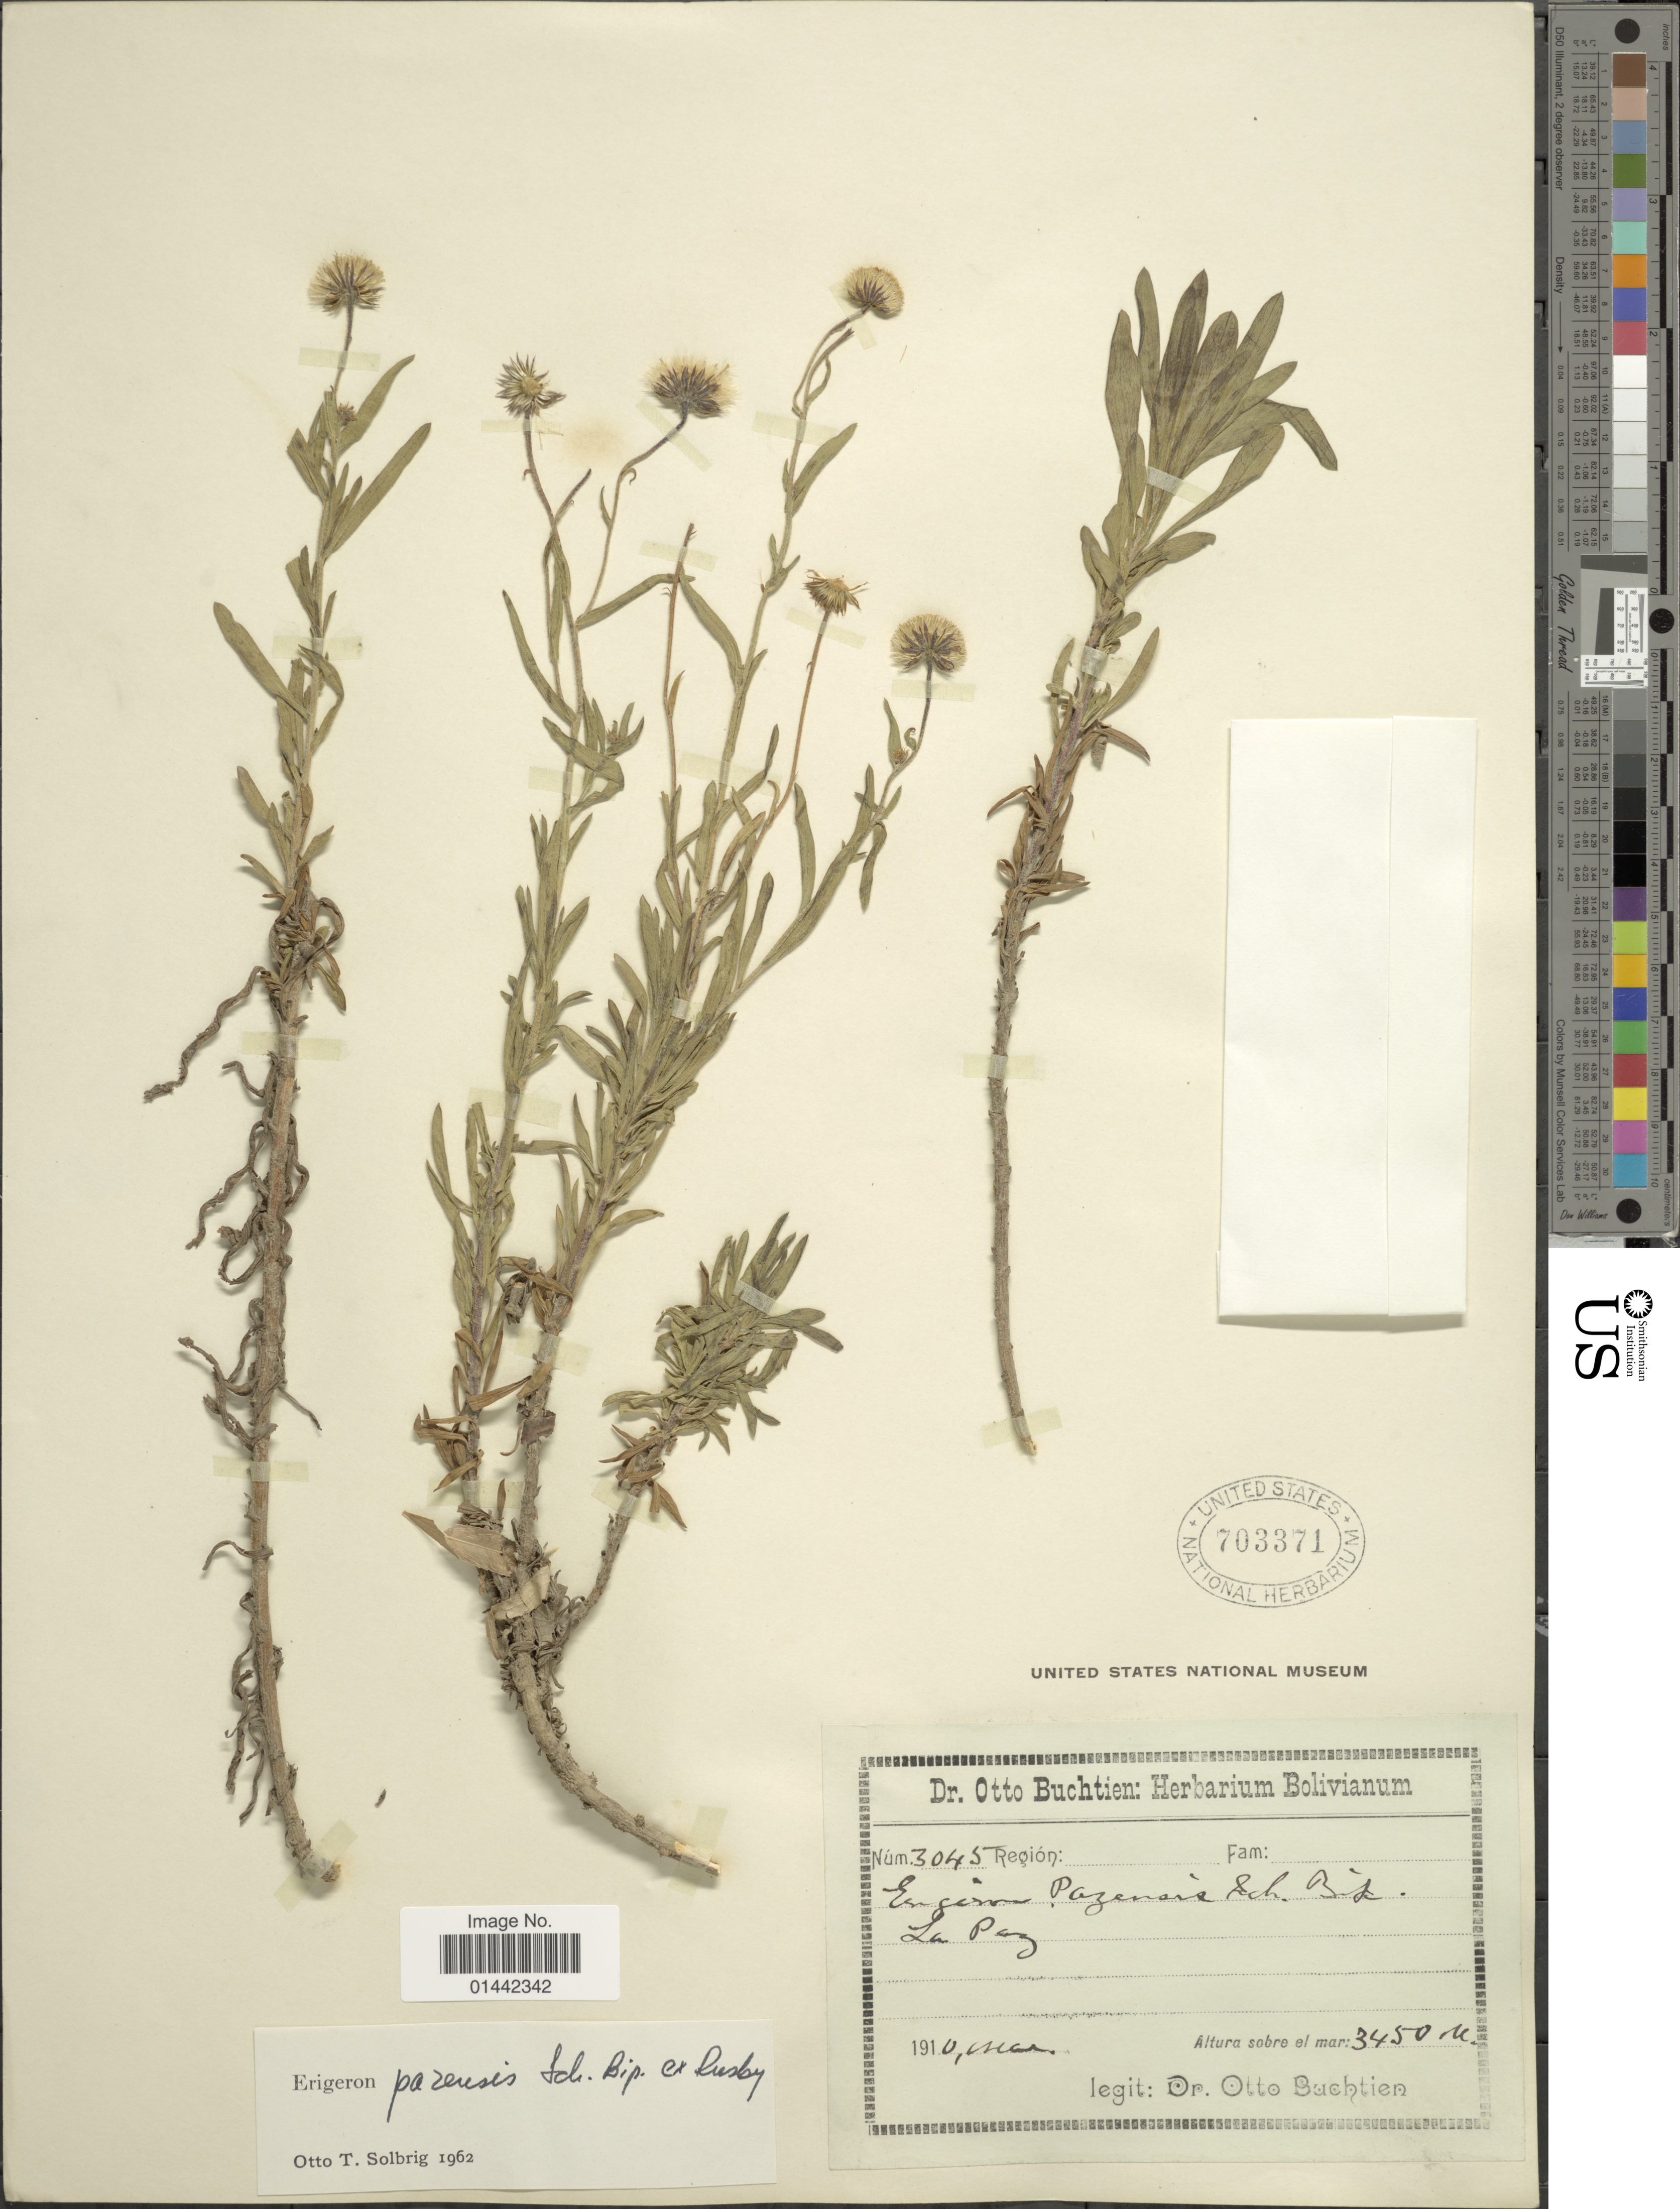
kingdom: Plantae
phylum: Tracheophyta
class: Magnoliopsida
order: Asterales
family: Asteraceae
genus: Erigeron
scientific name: Erigeron pazensis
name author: Sch. Bip. ex Rusby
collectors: O. Buchtien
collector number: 3045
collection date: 1910-03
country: Bolivia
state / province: La Paz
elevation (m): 3450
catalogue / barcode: US 703371